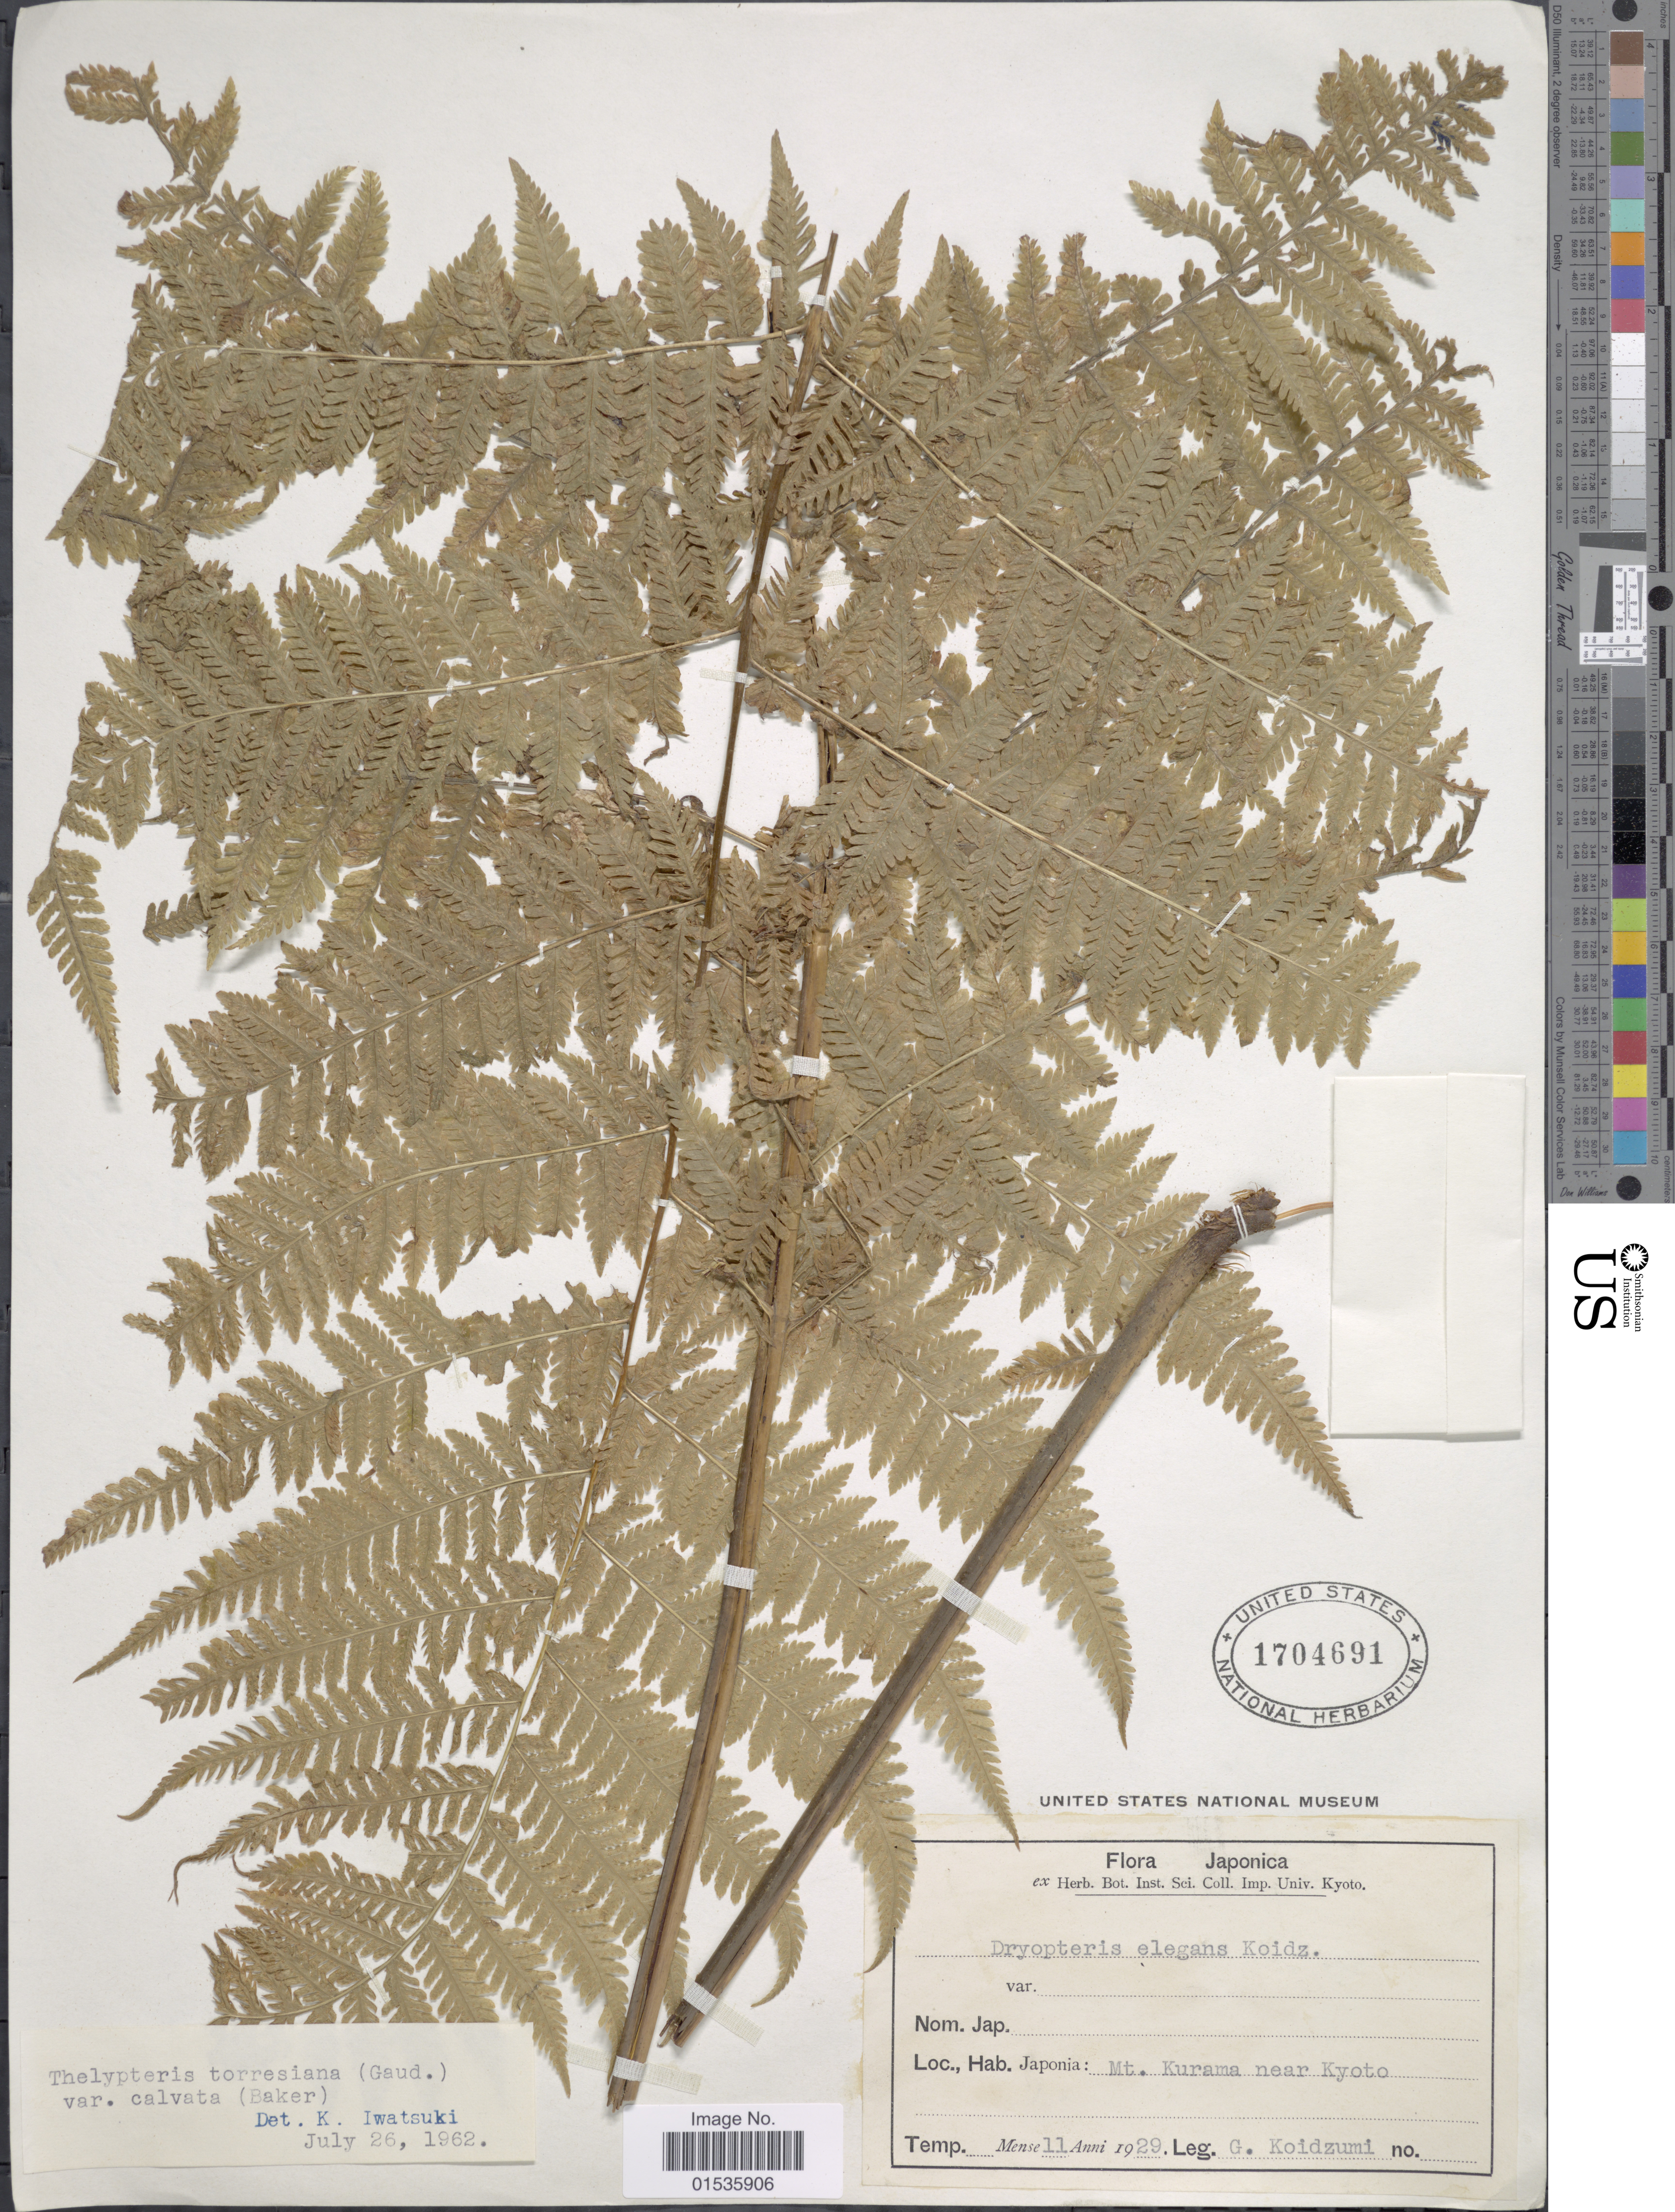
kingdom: Plantae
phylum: Tracheophyta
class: Polypodiopsida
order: Polypodiales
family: Thelypteridaceae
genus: Macrothelypteris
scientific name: Macrothelypteris torresiana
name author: (Gaudich.) Ching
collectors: G. Koidzumi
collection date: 1929-11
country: Japan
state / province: Kyoto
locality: Japonia:Mt. Kurama near Kyoto.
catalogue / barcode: US 1704691